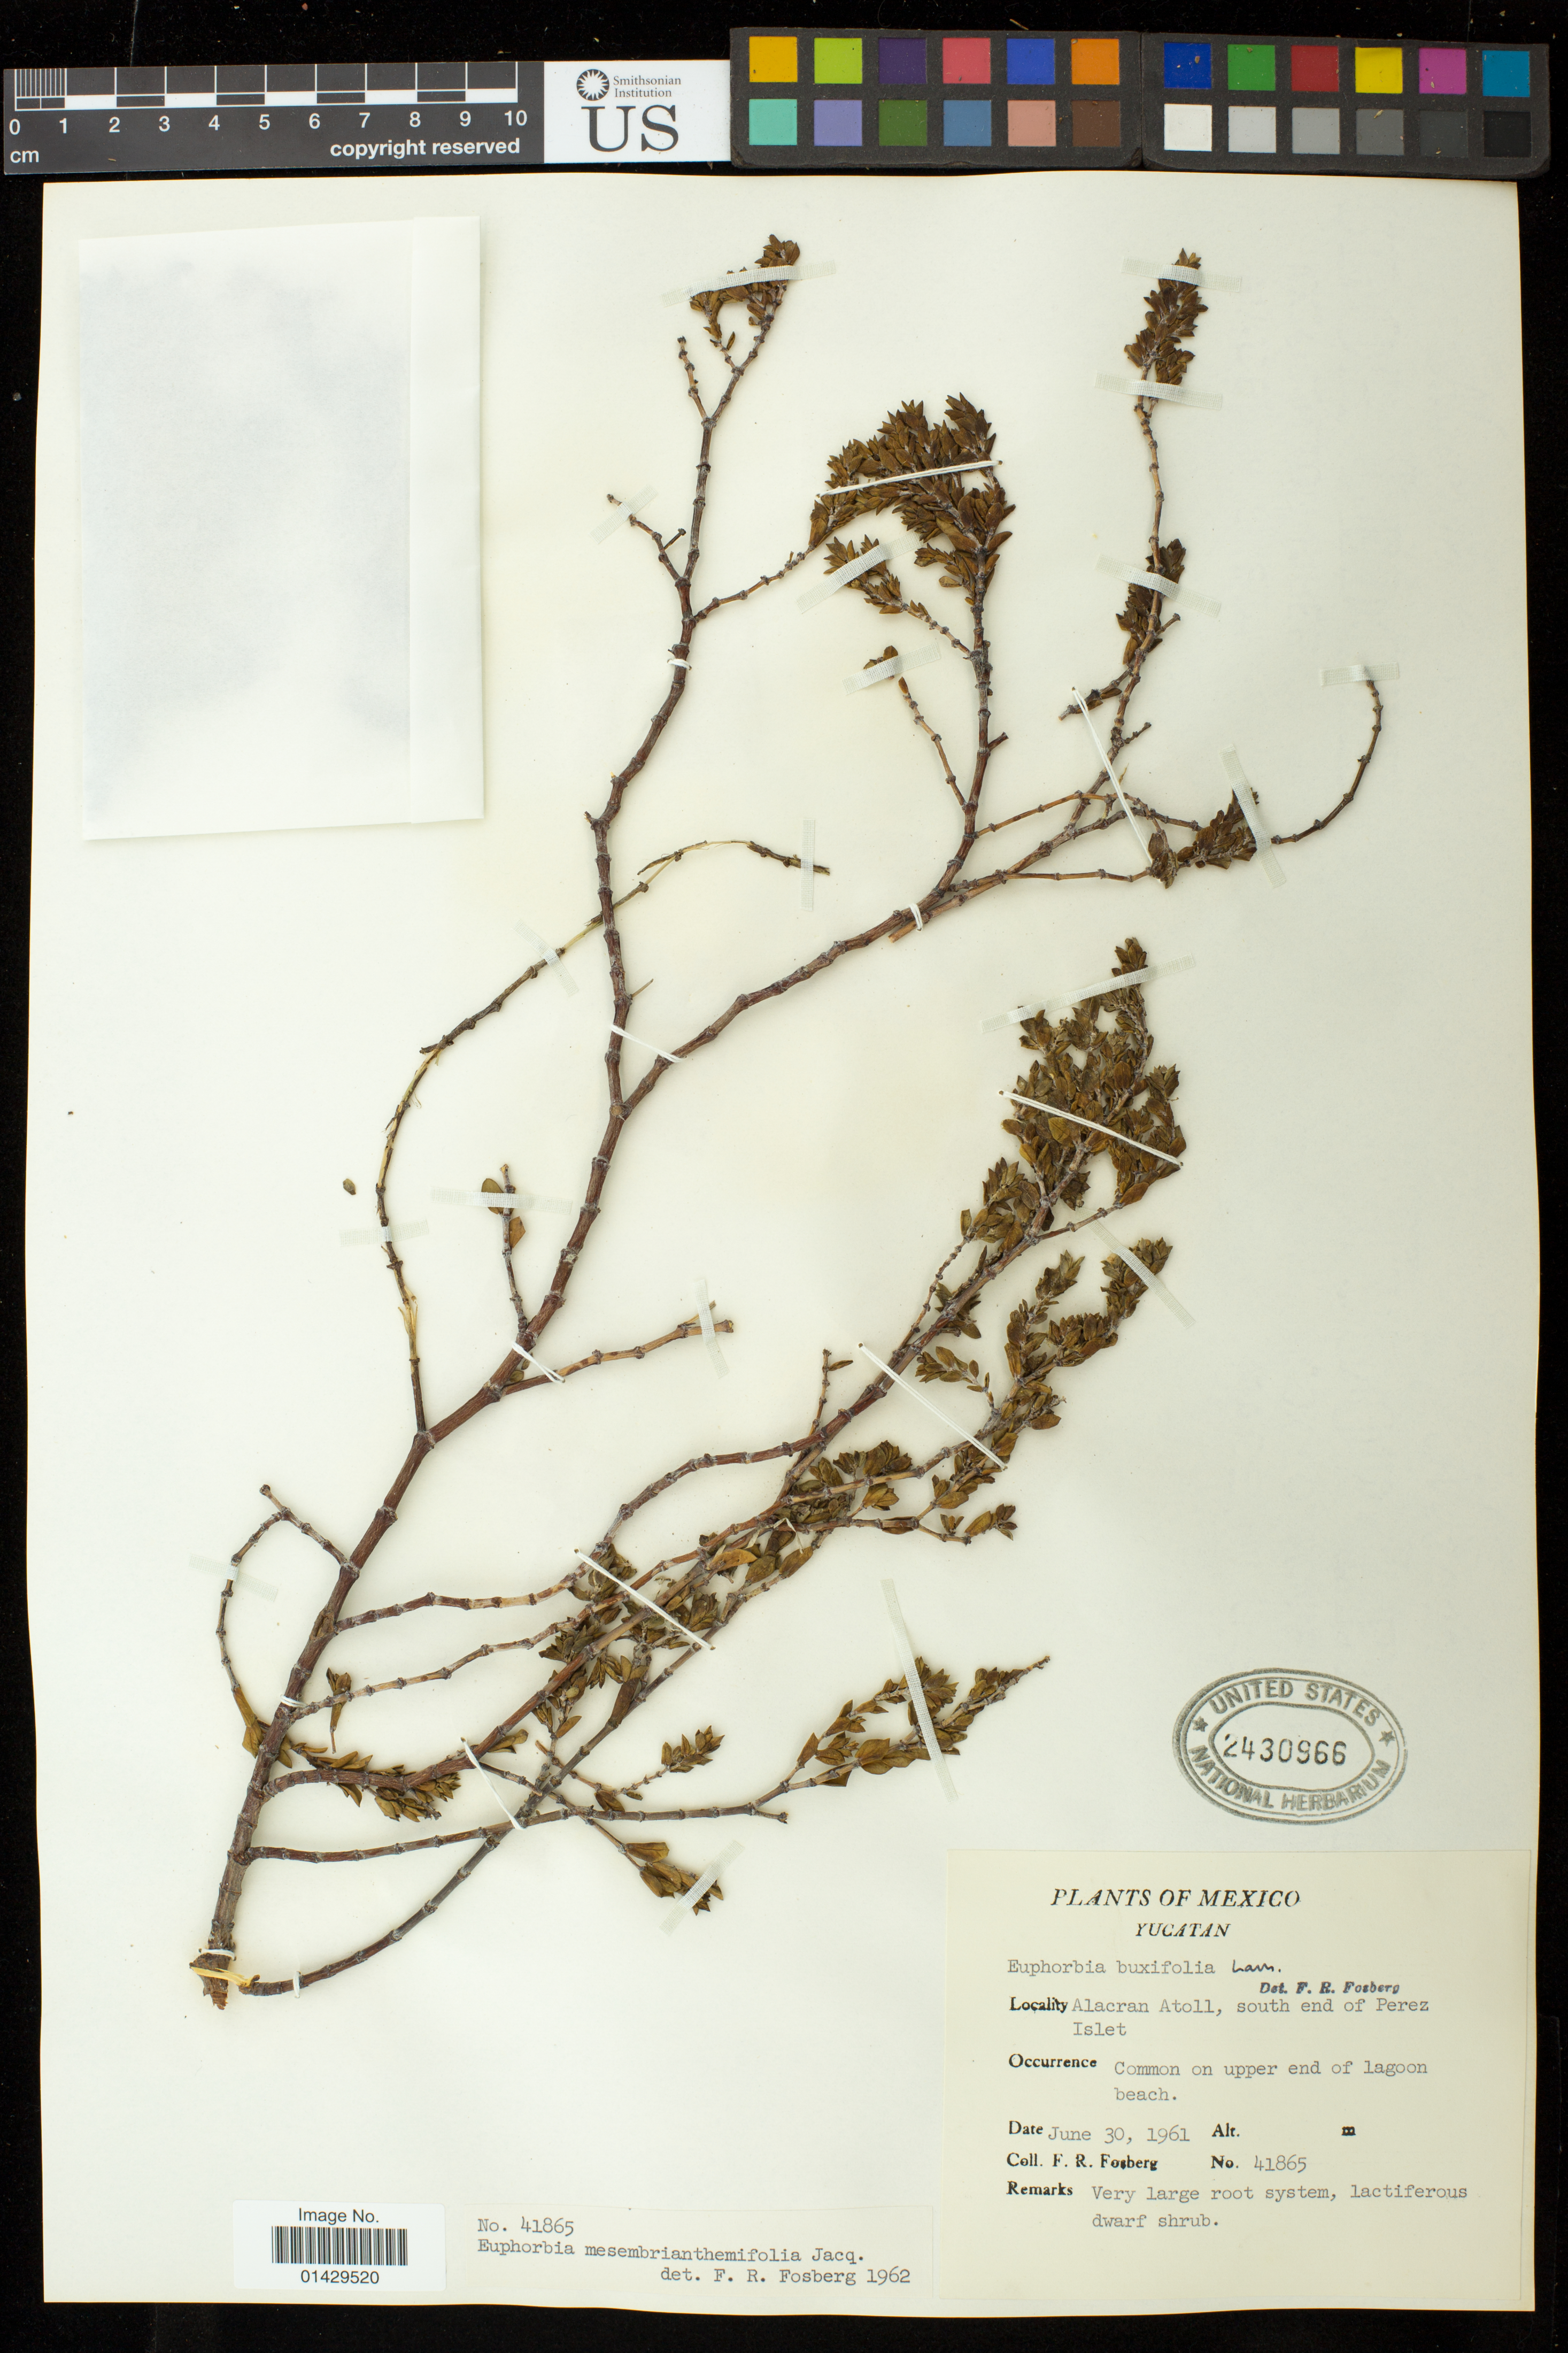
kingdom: Plantae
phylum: Tracheophyta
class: Magnoliopsida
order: Malpighiales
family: Euphorbiaceae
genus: Euphorbia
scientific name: Euphorbia mesembryanthemifolia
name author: Jacq.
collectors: F. R. Fosberg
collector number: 41865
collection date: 1961-06-30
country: Mexico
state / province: Yucatán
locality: Alacran Atoll, south end of Perez Islet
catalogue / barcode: US 2430966